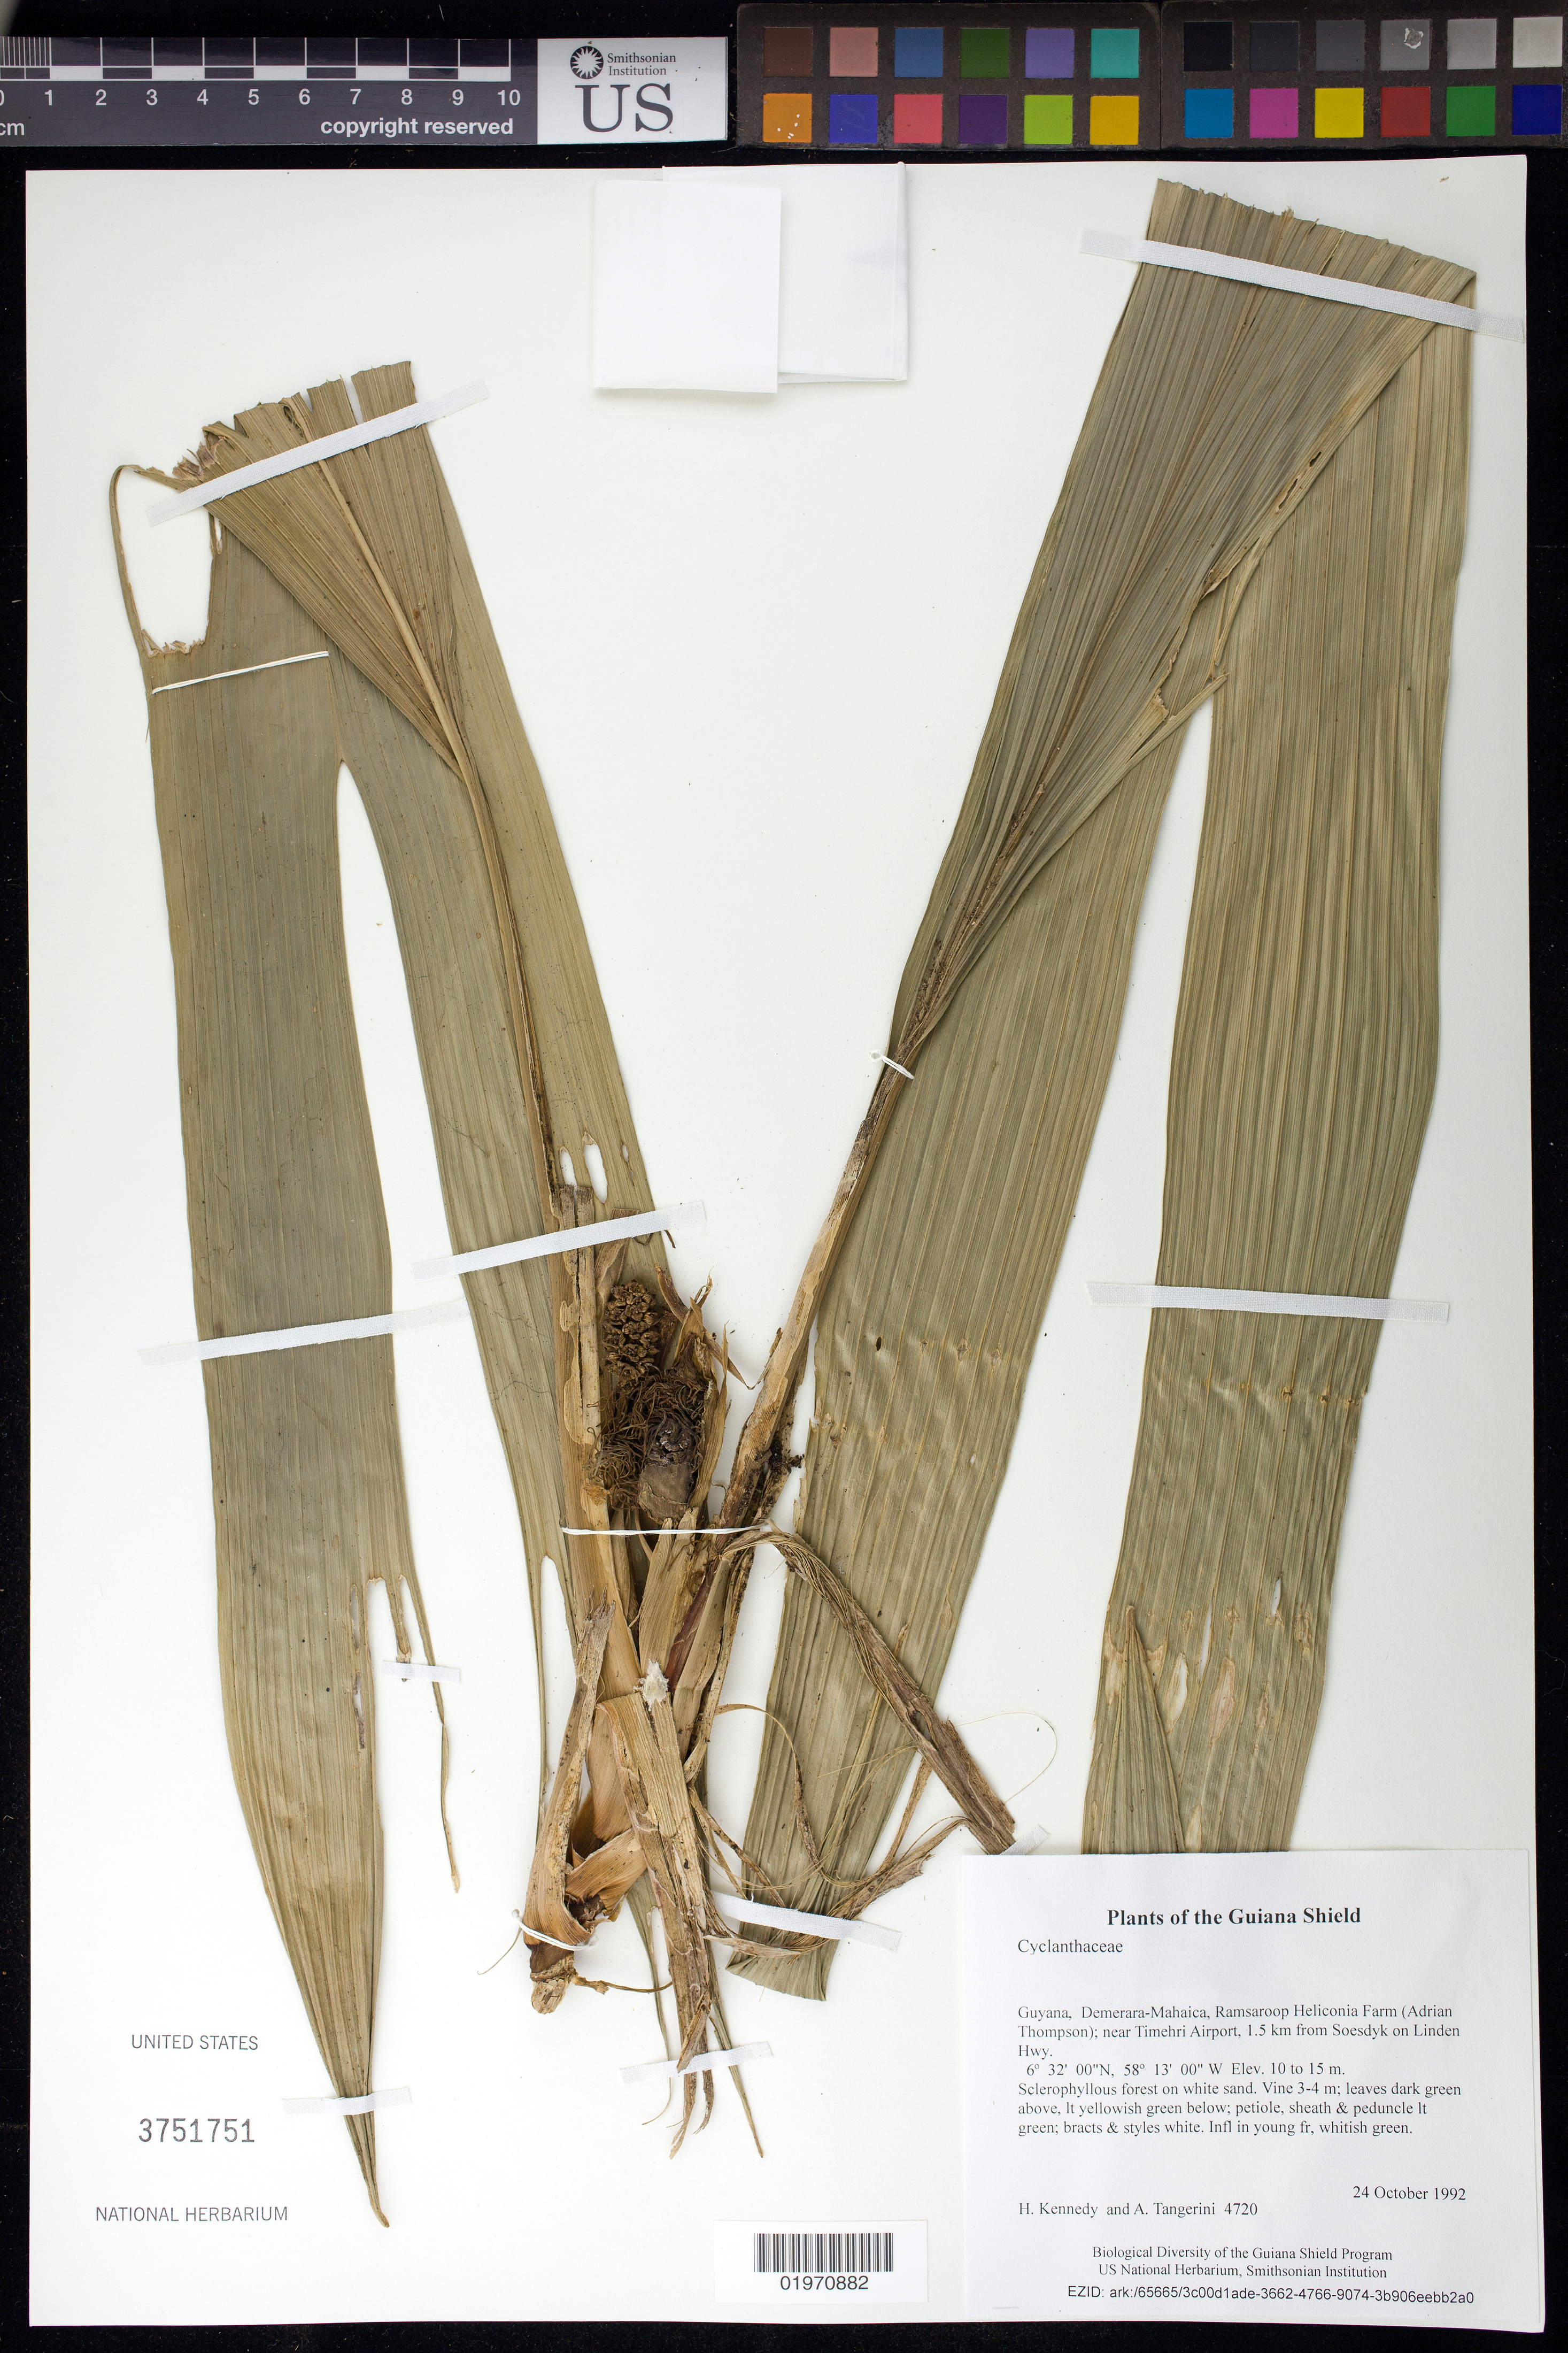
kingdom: Plantae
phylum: Tracheophyta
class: Liliopsida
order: Pandanales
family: Cyclanthaceae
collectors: H. Kennedy & A. Tangerini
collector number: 4720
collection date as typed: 24 October 1992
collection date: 1992-10-24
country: Guyana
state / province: Demerara-Mahaica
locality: Ramsaroop Heliconia Farm (Adrian Thompson); near Timehri Airport, 1.5 km from Soesdyk on Linden Hwy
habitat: Sclerophyllous forest on white sand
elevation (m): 10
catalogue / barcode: US 3751751